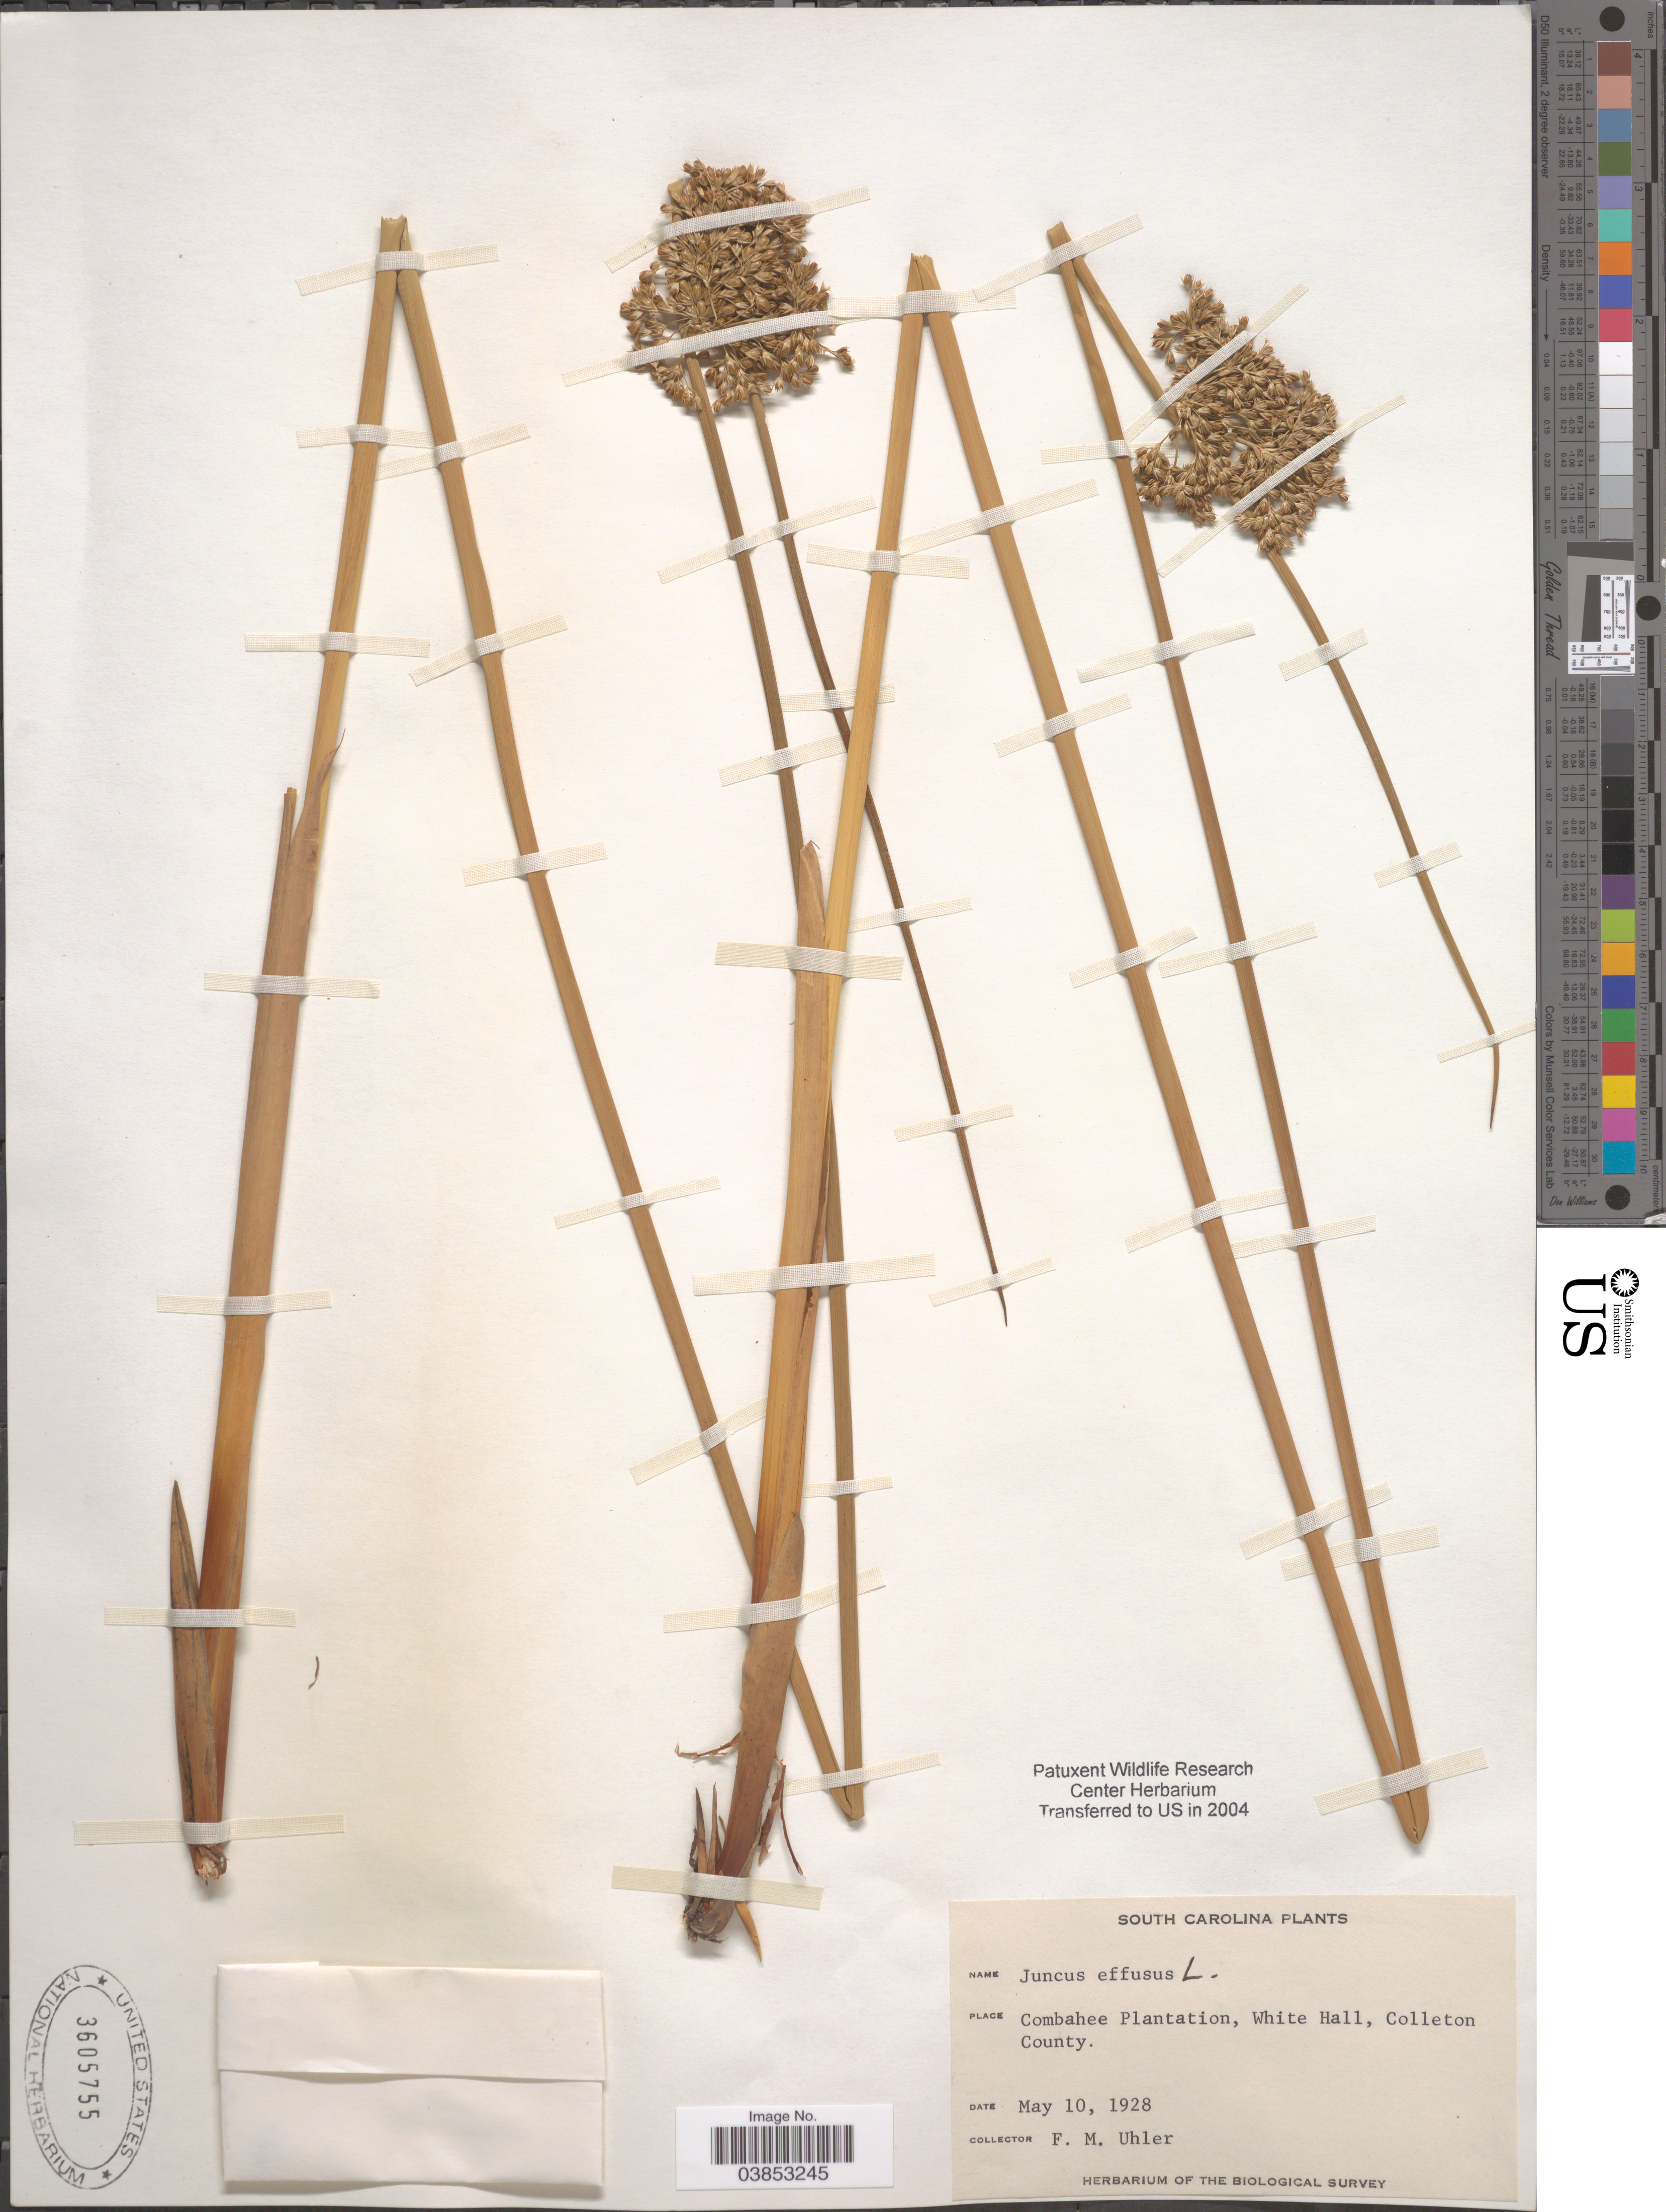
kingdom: Plantae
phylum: Tracheophyta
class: Liliopsida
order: Poales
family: Juncaceae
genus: Juncus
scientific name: Juncus effusus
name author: L.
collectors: F. M. Uhler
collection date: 1928-05-10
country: United States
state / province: South Carolina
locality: Combahee Plantation, White Hall, Colleton County.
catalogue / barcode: US 3605755